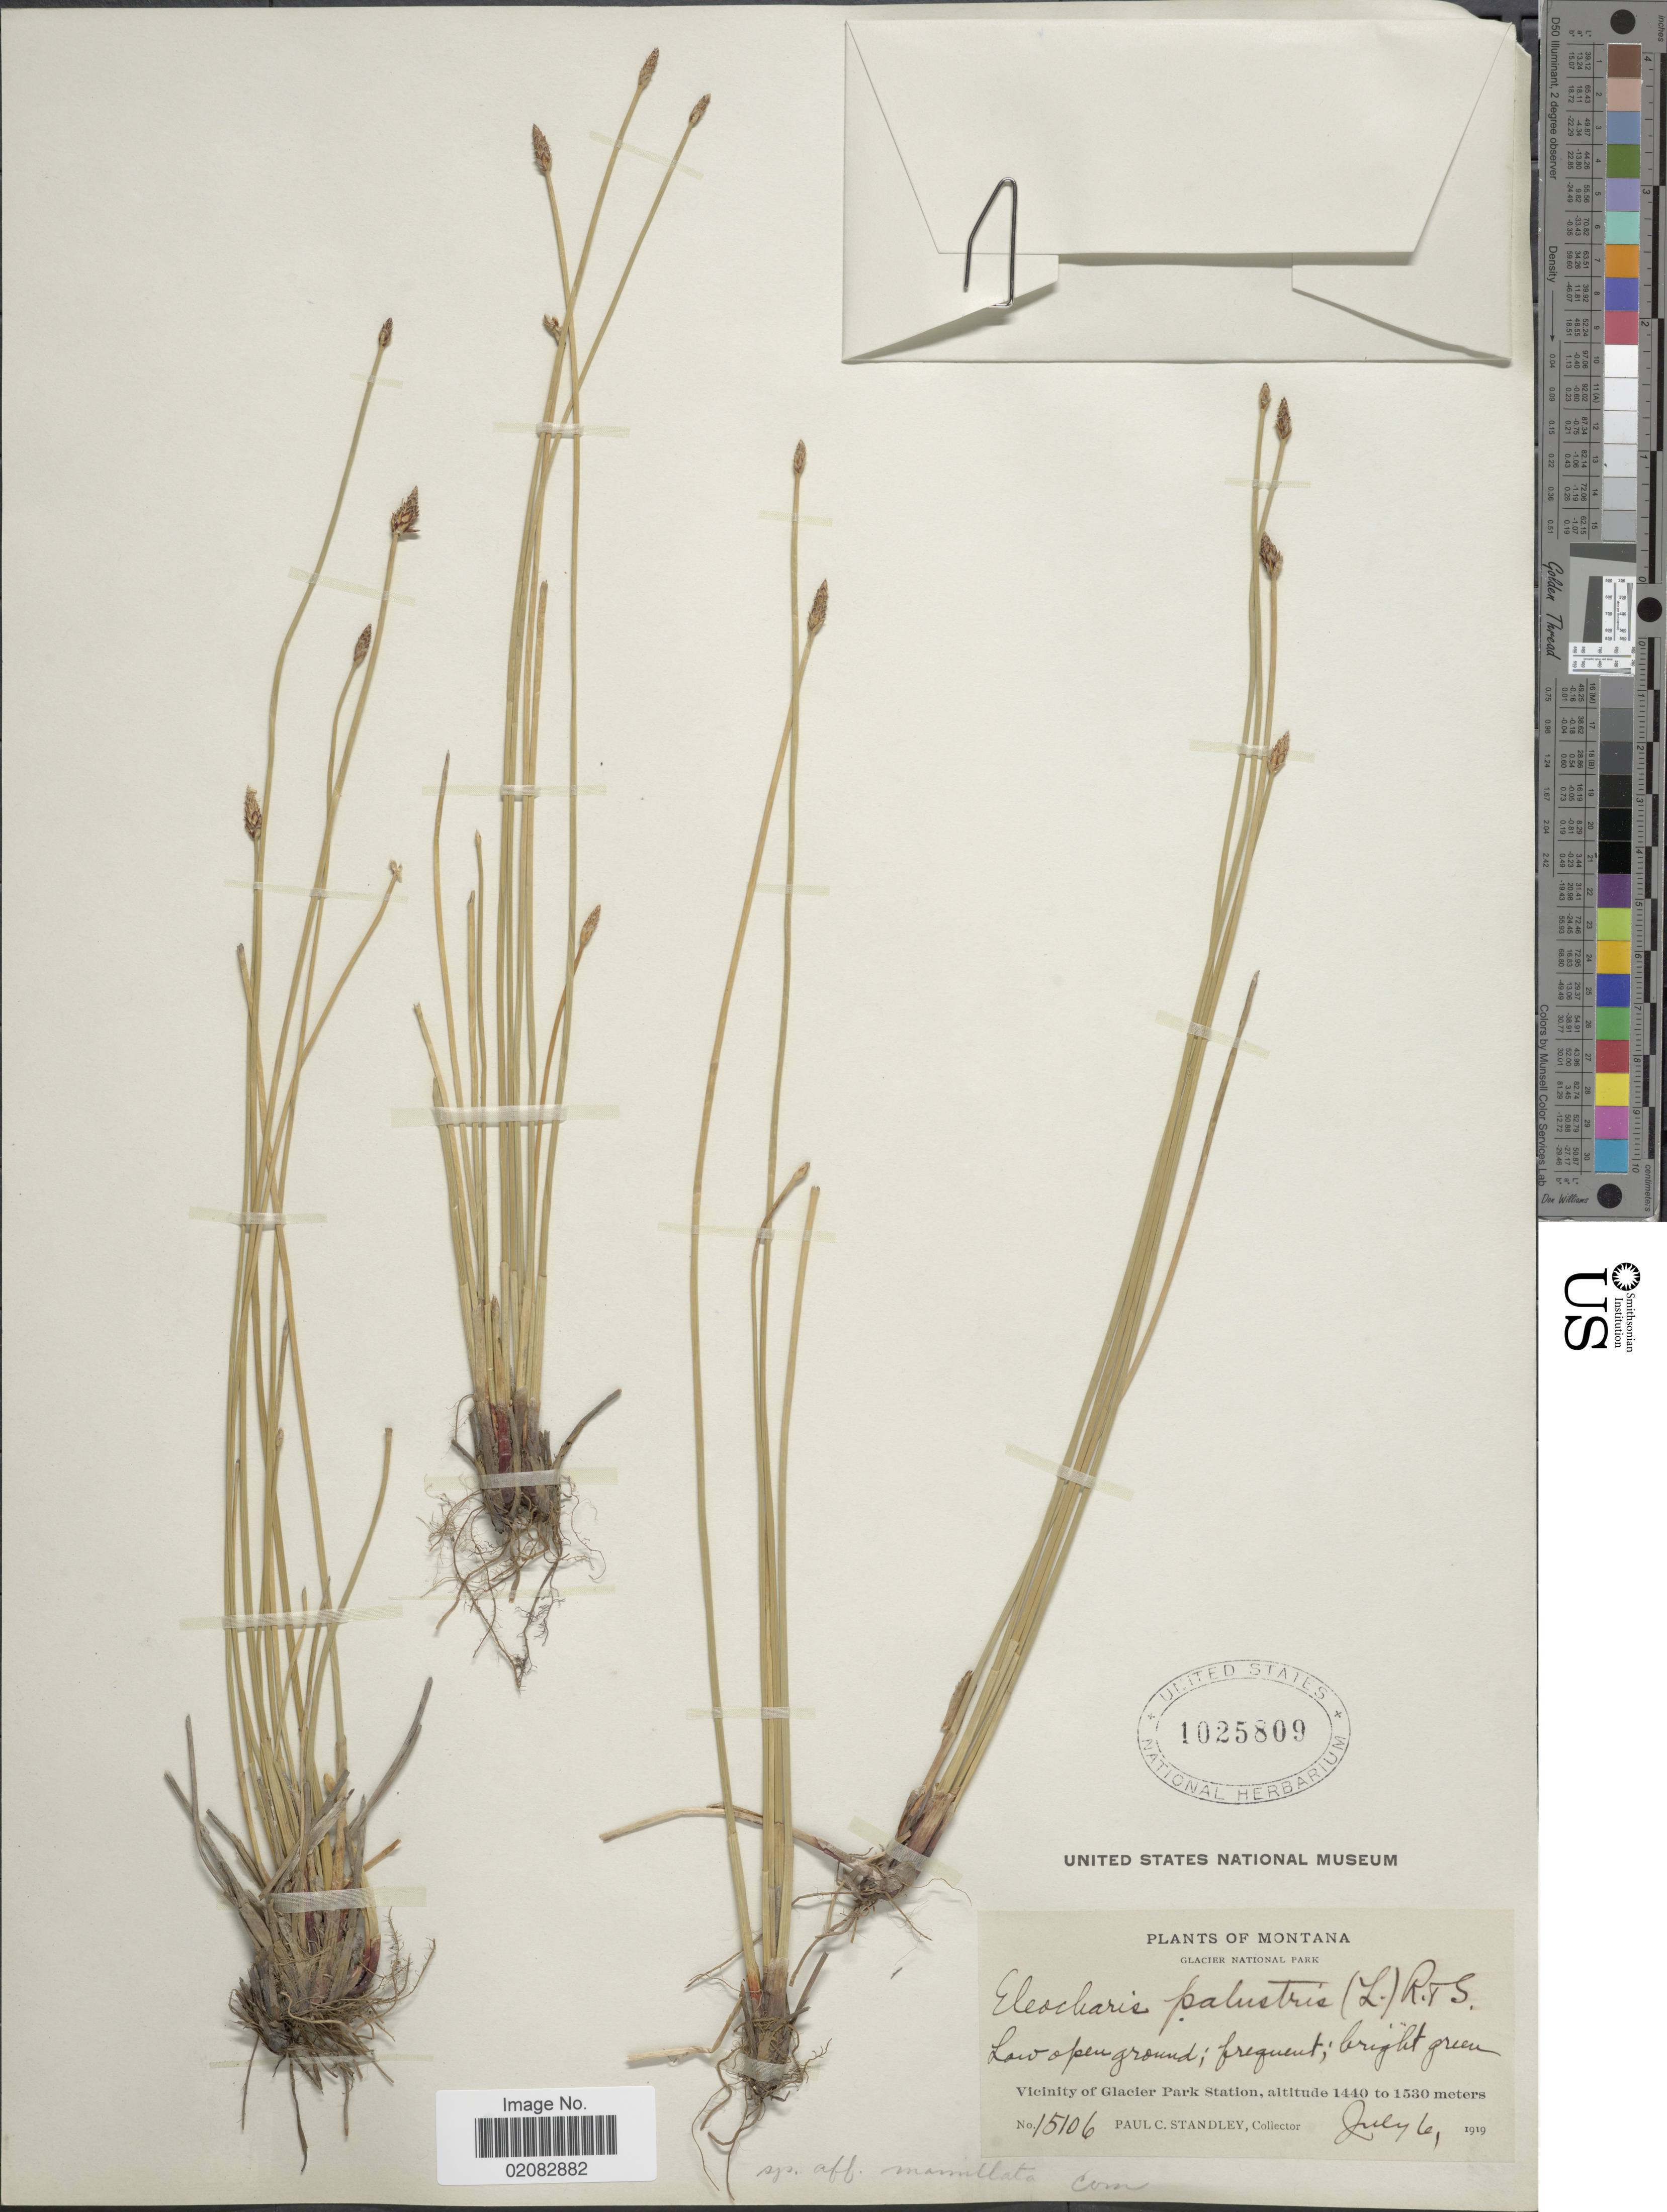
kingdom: Plantae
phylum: Tracheophyta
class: Liliopsida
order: Poales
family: Cyperaceae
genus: Eleocharis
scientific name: Eleocharis macrostachya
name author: Britton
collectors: P. C. Standley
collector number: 15106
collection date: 1919-07-06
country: United States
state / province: Montana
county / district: Glacier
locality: Glacier National Park, Vicinity of Glacier Park Station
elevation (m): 1440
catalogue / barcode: US 1025809